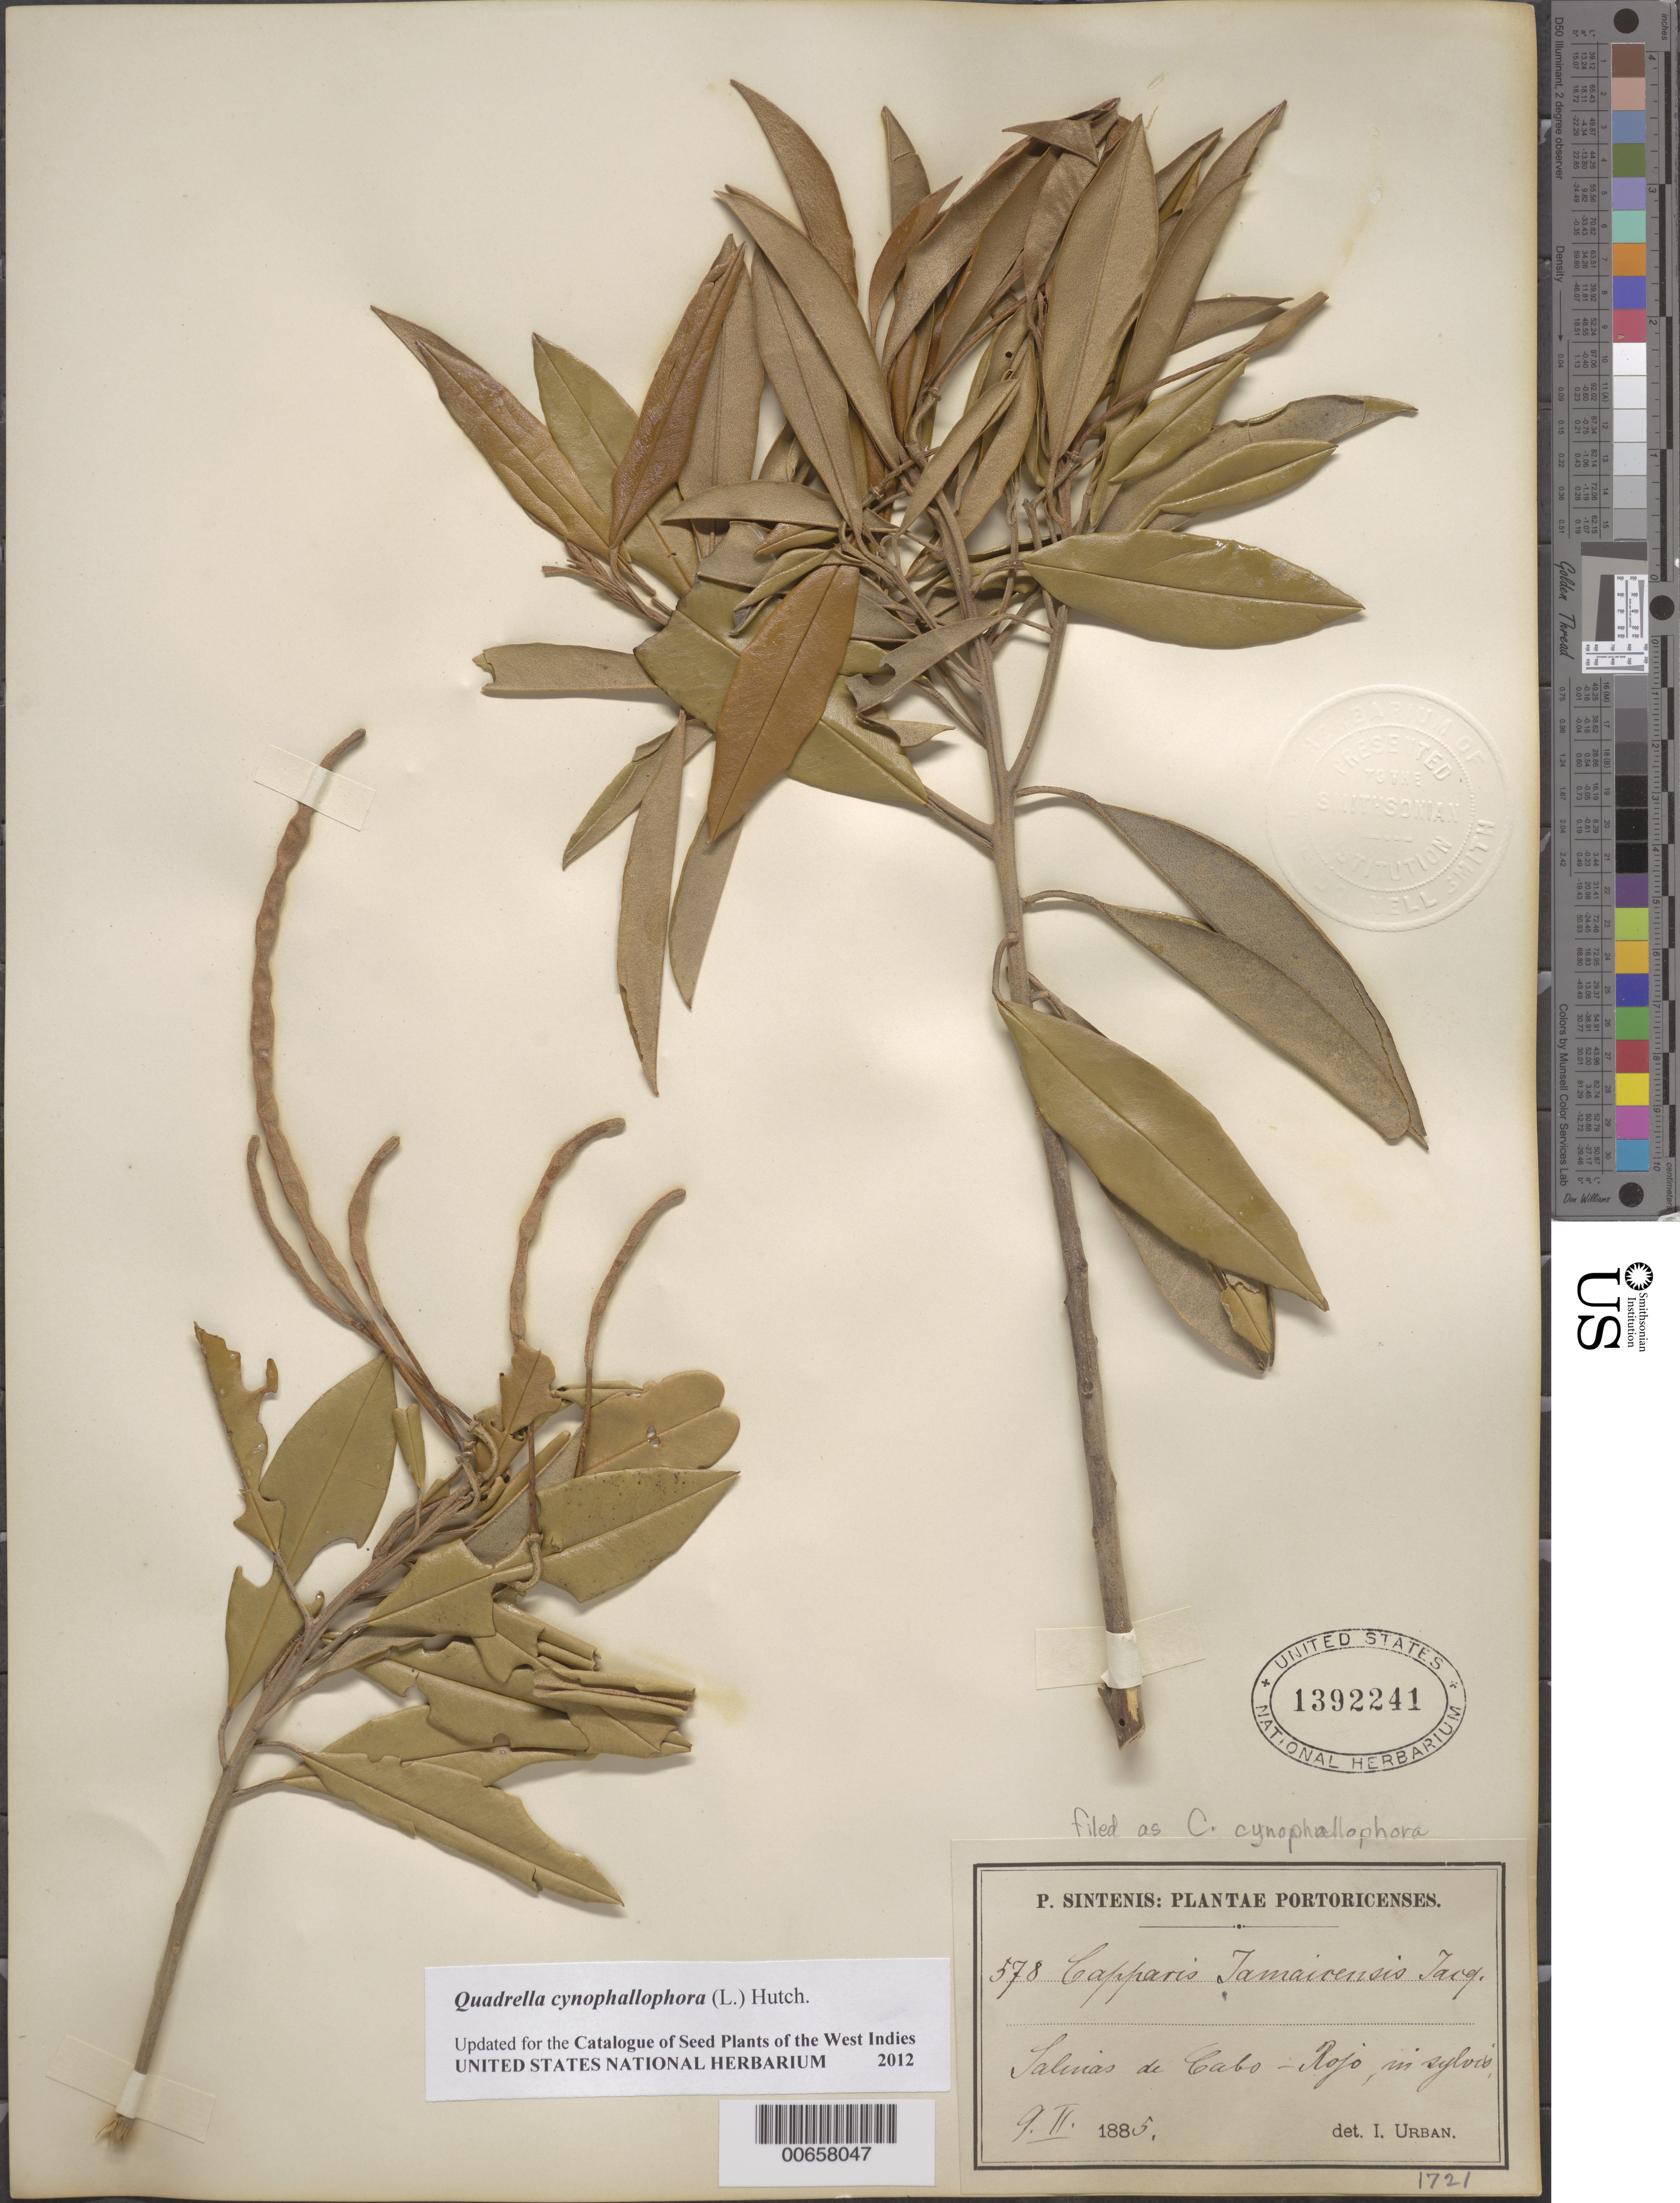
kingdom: Plantae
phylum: Tracheophyta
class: Magnoliopsida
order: Brassicales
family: Capparaceae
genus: Capparis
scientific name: Capparis jamaicensis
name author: Jacq.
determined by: Urban, Ignatz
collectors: P. Sintenis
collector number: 578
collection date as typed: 09 Feb 1885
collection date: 1885-02-09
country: Puerto Rico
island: Greater Antilles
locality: Salinas de Cabo-Rojo, in sylvis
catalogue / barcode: US 1392241